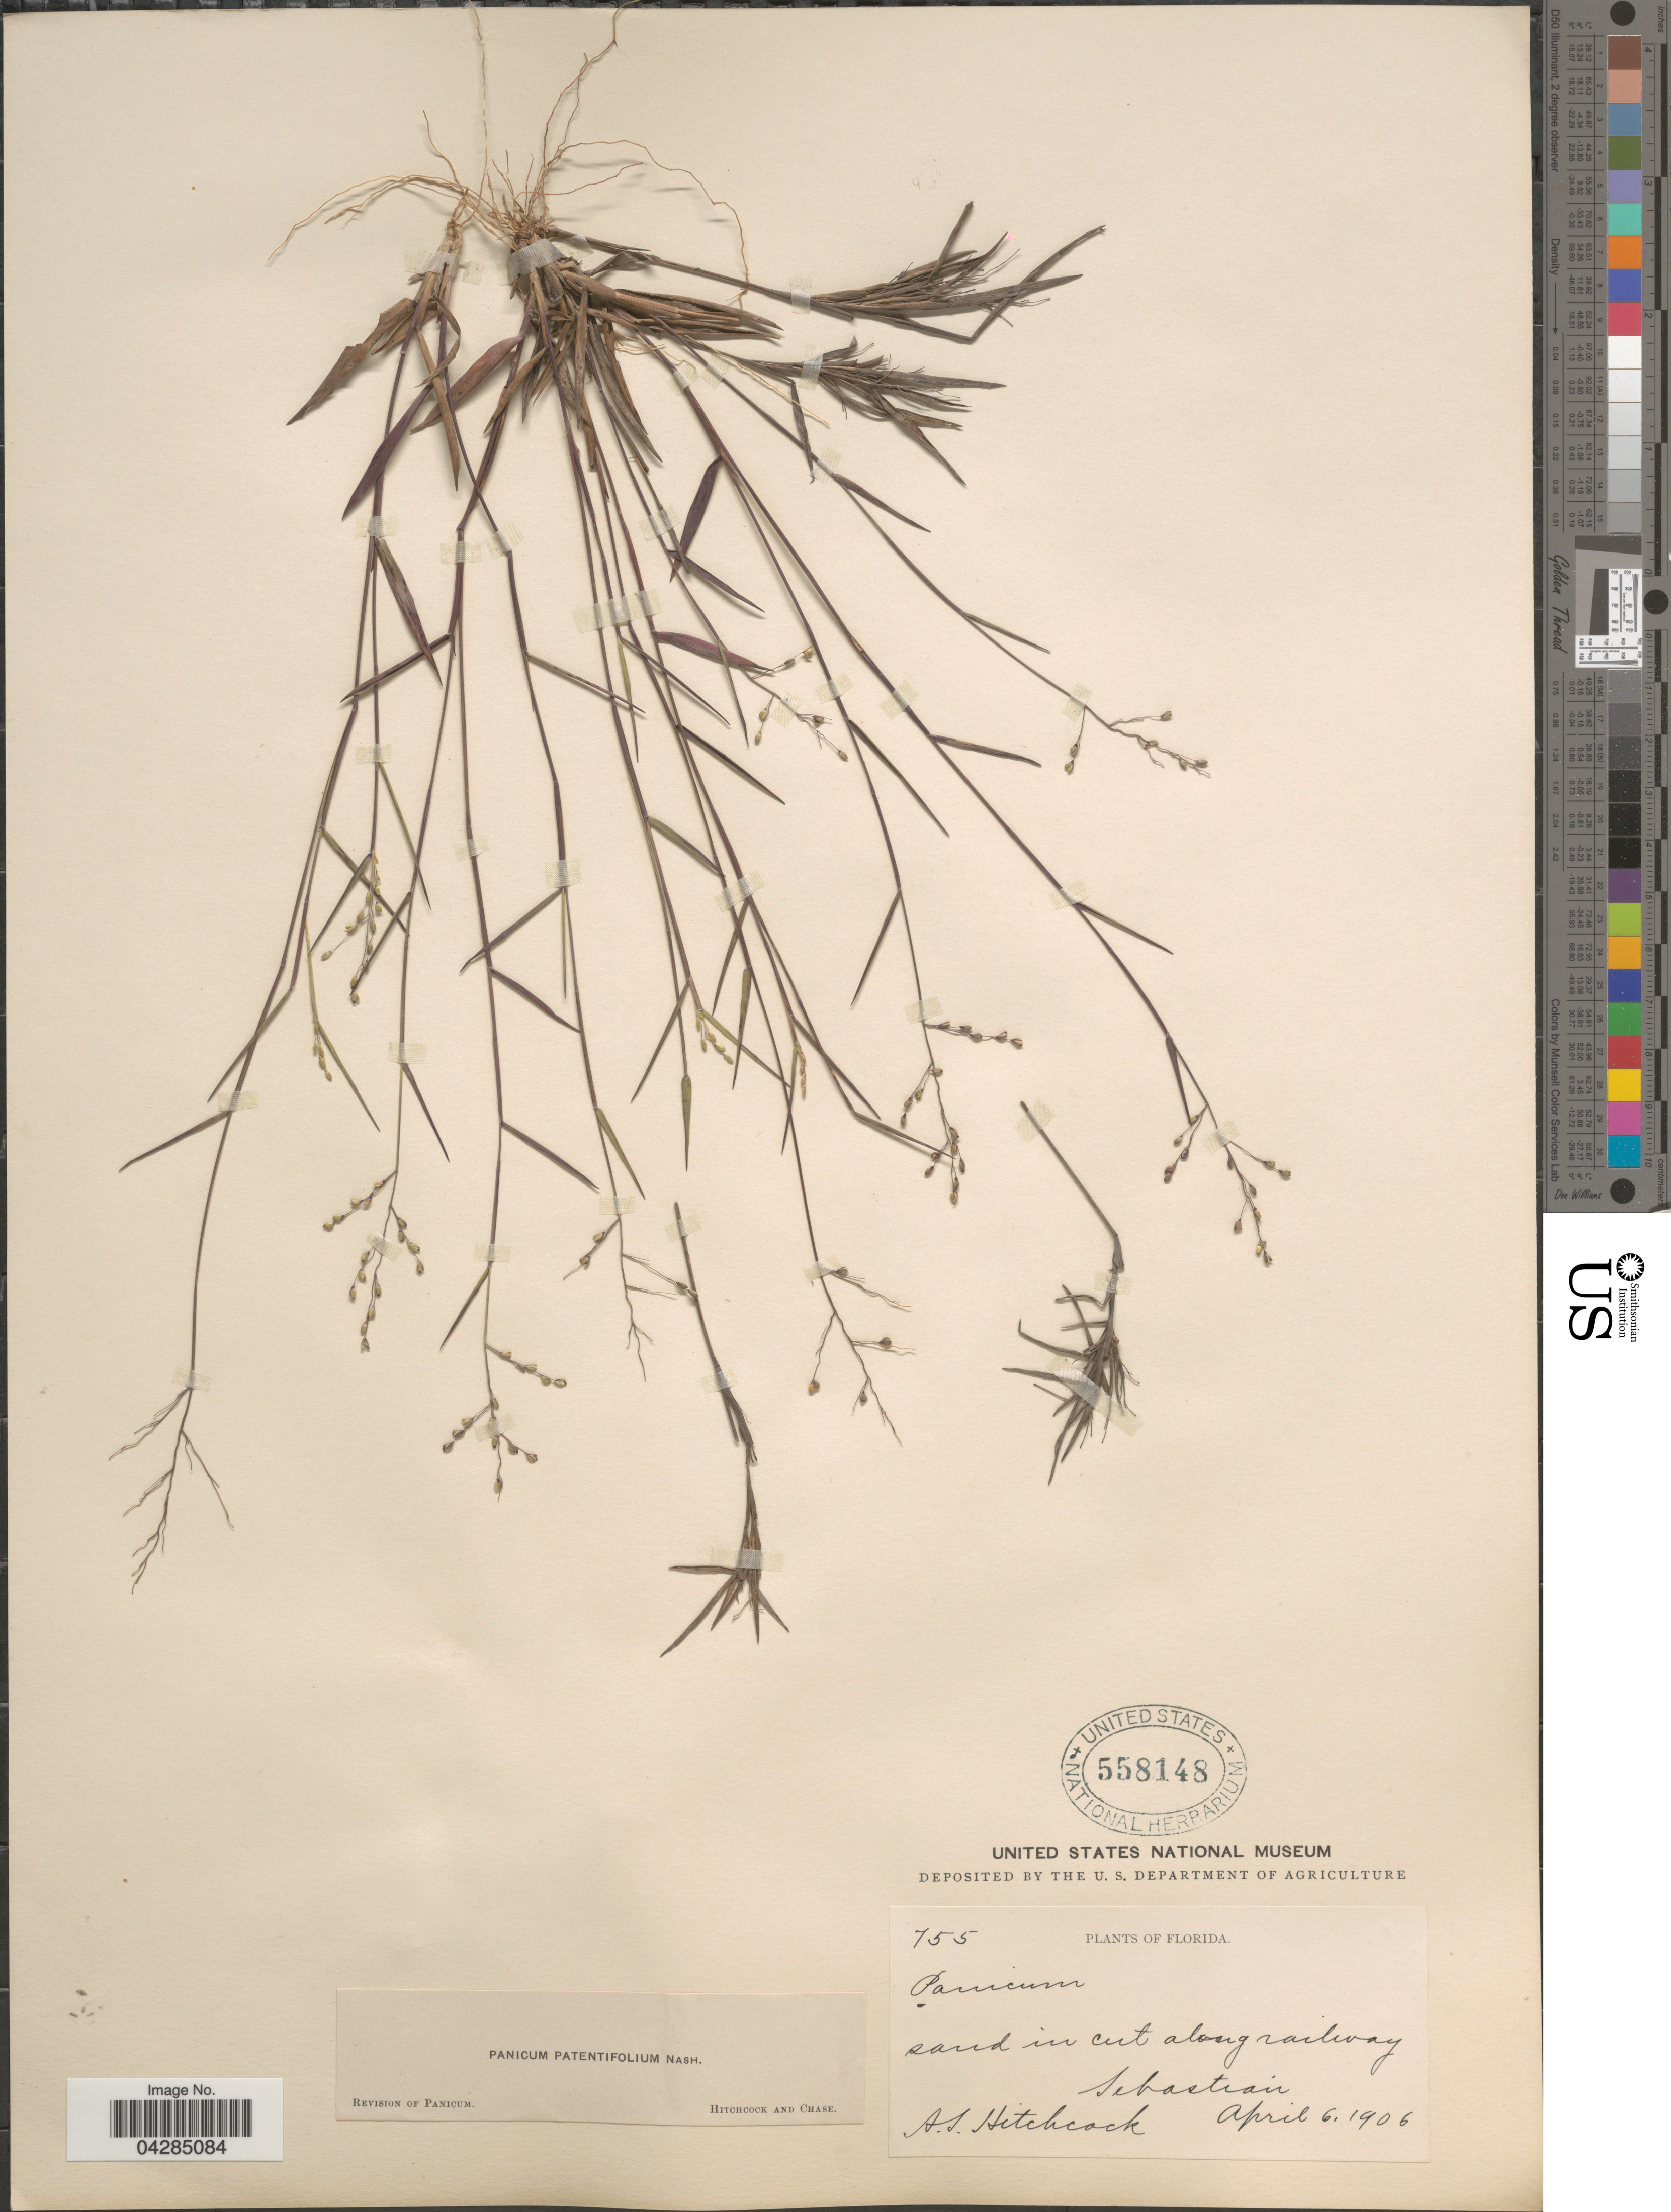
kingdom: Plantae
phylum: Tracheophyta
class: Liliopsida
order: Poales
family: Poaceae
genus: Dichanthelium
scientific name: Dichanthelium portoricense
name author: (Desv. ex Ham.) B.F. Hansen & Wunderlin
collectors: A. S. Hitchcock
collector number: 755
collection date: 1906-04-06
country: United States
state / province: Florida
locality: Sebastian.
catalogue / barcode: US 558148